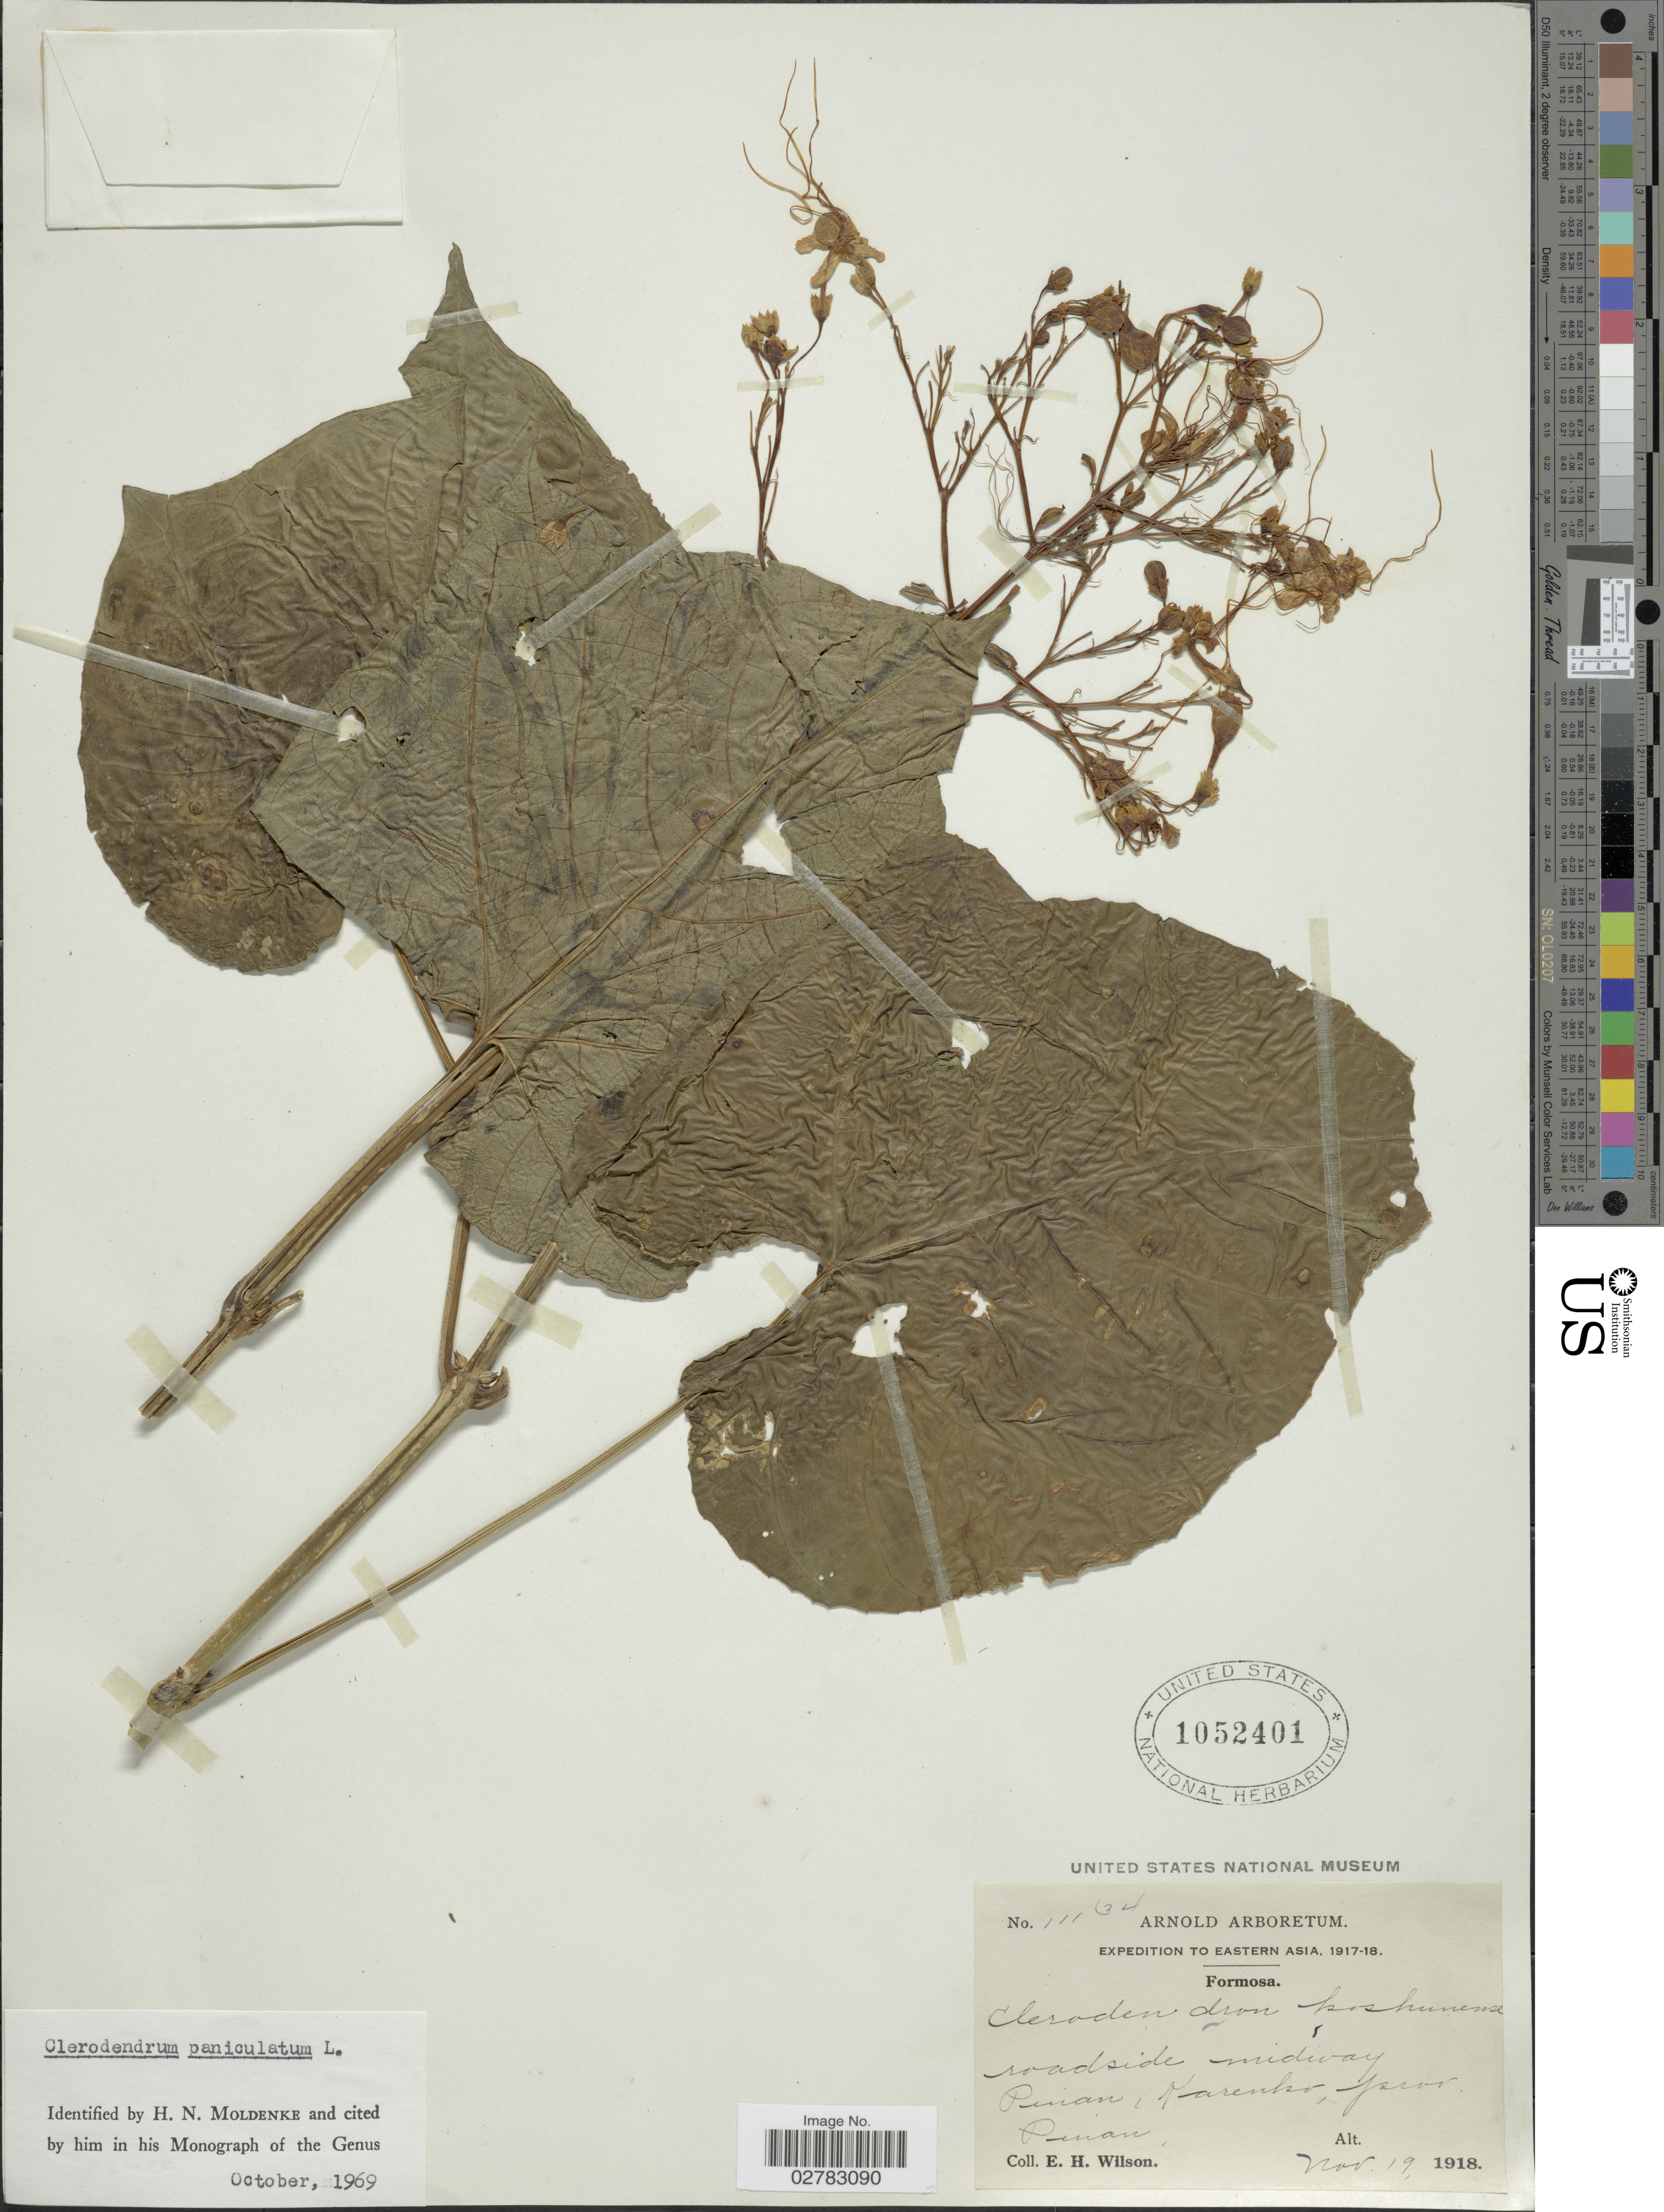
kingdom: Plantae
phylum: Tracheophyta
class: Magnoliopsida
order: Lamiales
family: Lamiaceae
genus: Clerodendrum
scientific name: Clerodendrum paniculatum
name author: L.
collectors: E. Wilson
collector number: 11134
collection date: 1918-11-19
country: Taiwan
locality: Eastern Asia. Formosa. Roadside midway. Pinan, Karenko, prov. Pinan.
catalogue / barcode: US 1052401